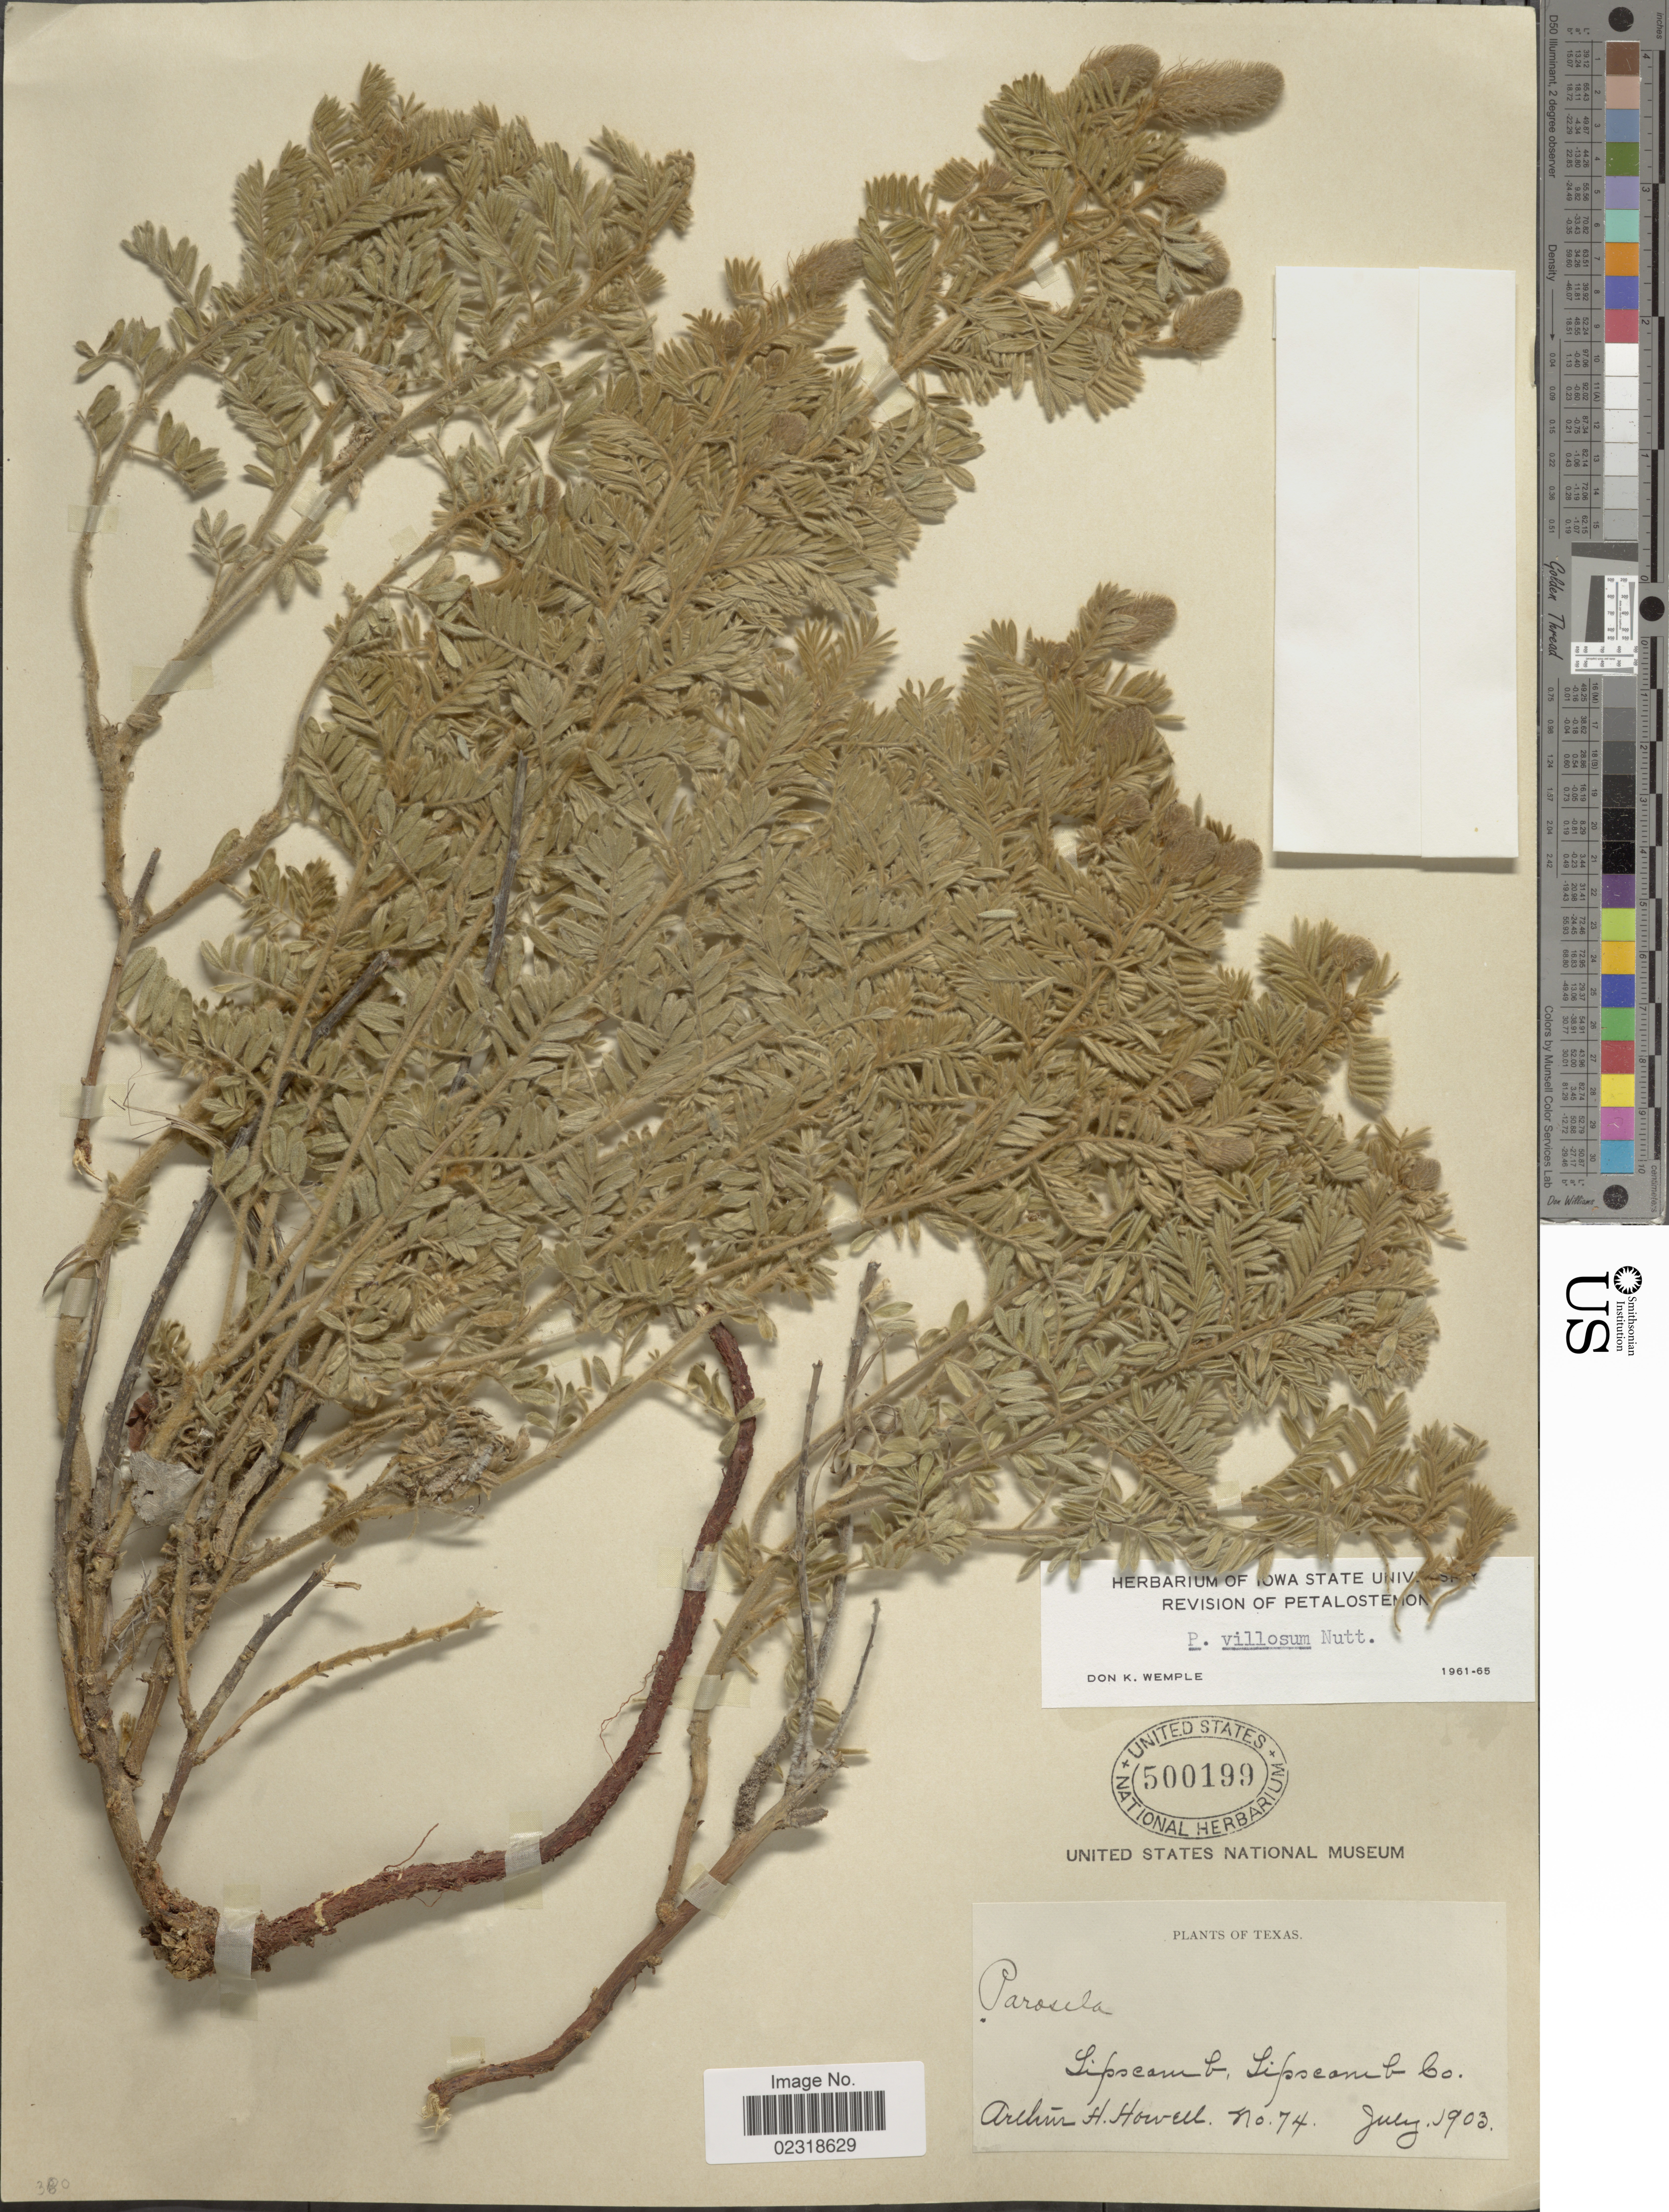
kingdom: Plantae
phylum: Tracheophyta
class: Magnoliopsida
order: Fabales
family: Fabaceae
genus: Dalea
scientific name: Dalea villosa var. villosa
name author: (Nutt.) Spreng.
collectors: A. Howell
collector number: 74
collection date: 1903-07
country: United States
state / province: Texas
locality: Liscamb, Lipscamb Co.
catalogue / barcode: US 500199